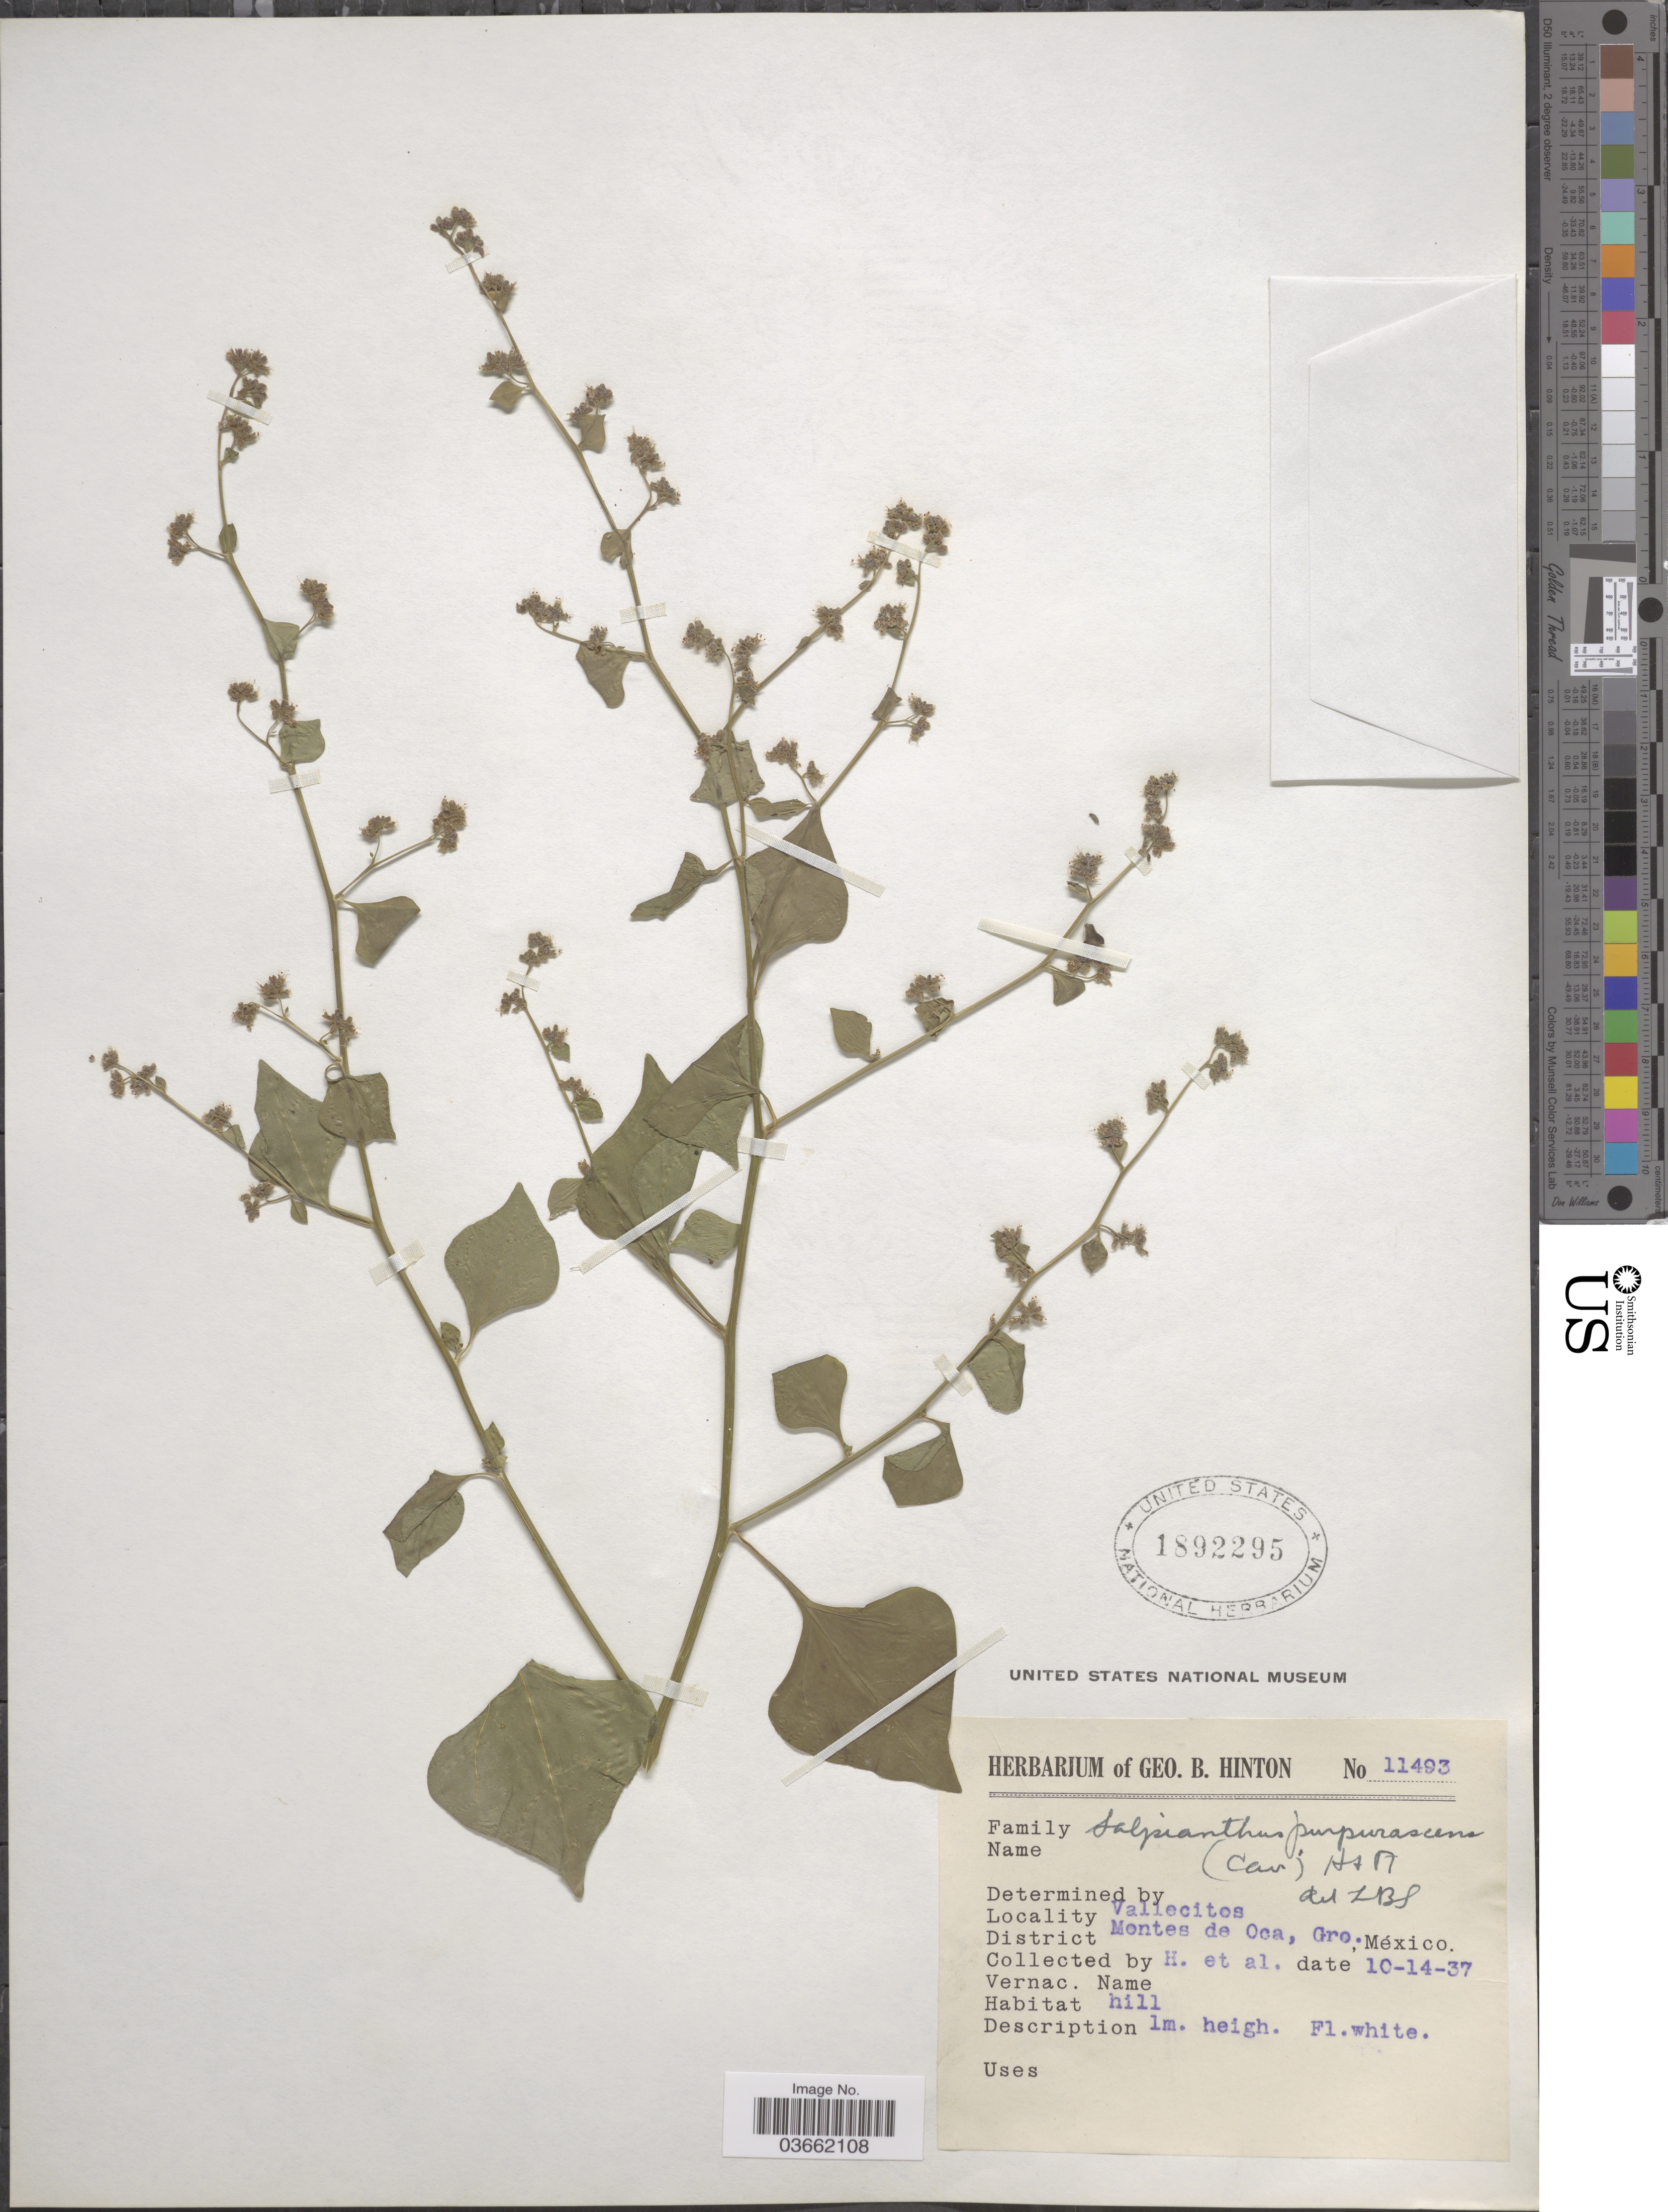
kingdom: Plantae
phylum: Tracheophyta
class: Magnoliopsida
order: Caryophyllales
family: Nyctaginaceae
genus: Salpianthus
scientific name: Salpianthus purpurascens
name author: (Cav. ex Lag.) Hook. & Arn.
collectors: G. B. Hinton & et al.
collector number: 11493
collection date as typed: Transcribed d/m/y: 14/10/37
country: Mexico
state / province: Guerrero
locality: Vallecitos. District Montes de oca.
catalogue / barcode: US 1892295